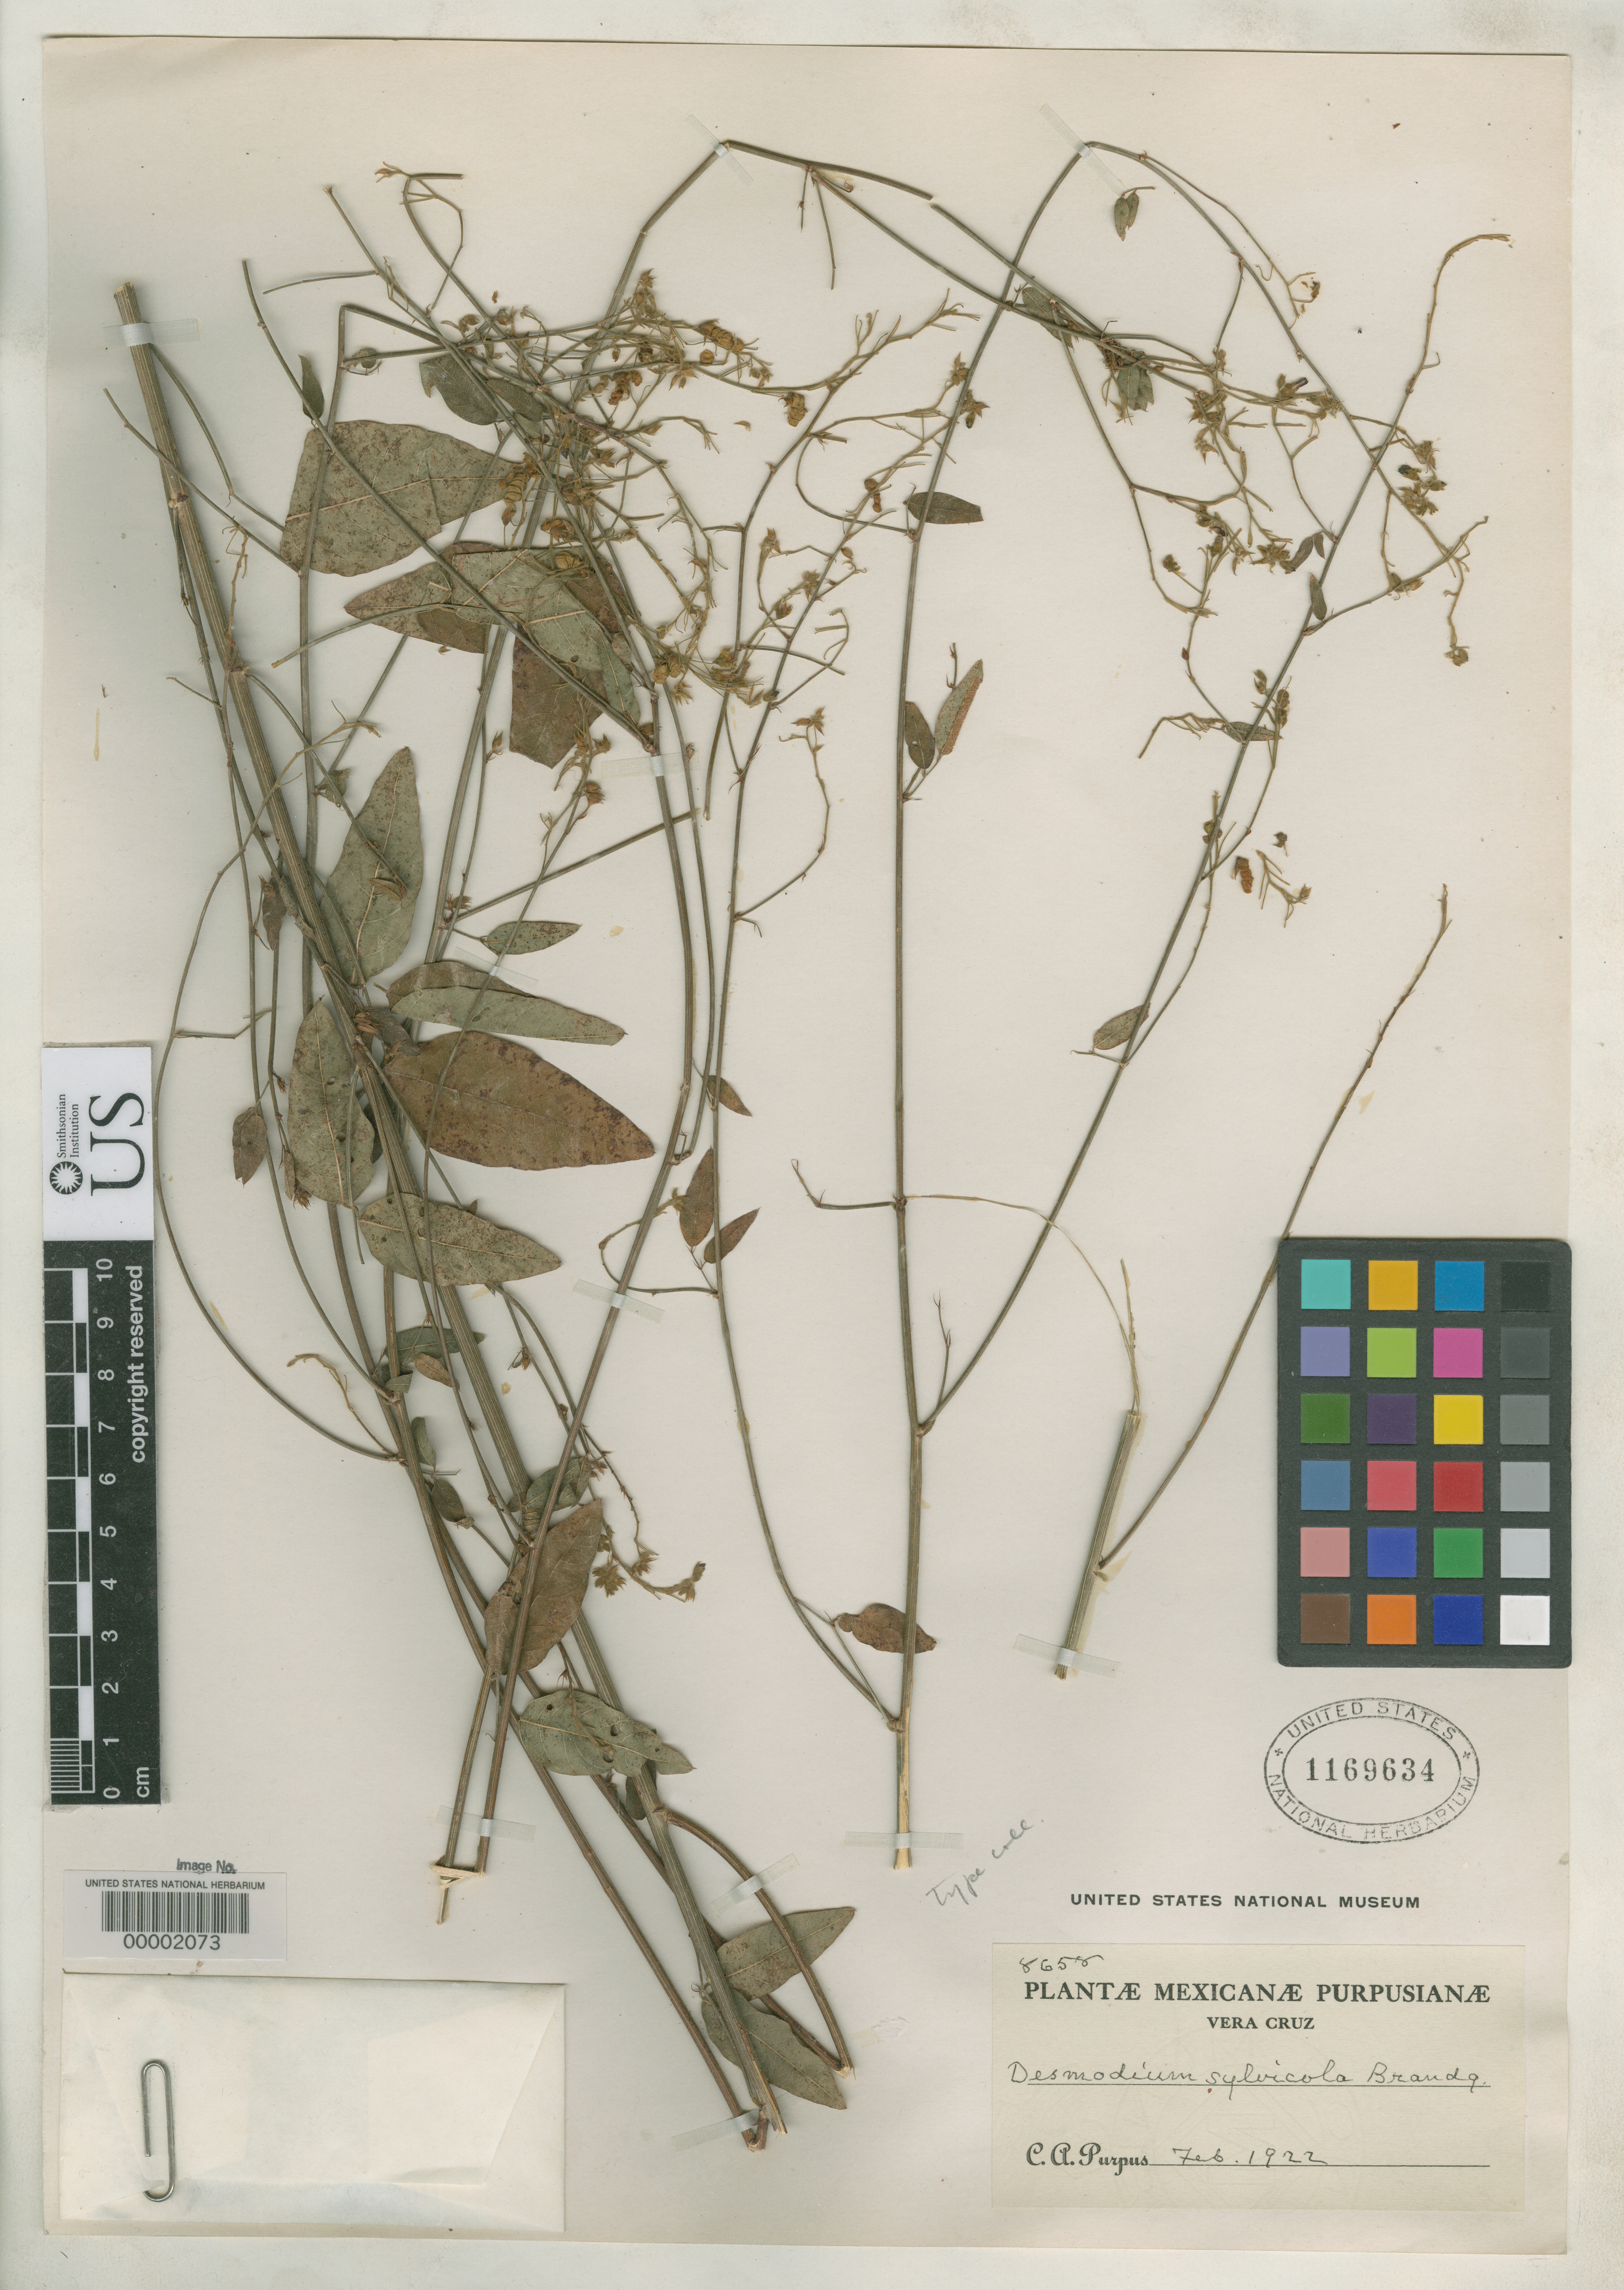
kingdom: Plantae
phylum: Tracheophyta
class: Magnoliopsida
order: Fabales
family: Fabaceae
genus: Desmodium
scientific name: Desmodium sylvicola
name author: Brandegee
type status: Isotype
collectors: C. A. Purpus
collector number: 8658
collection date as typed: Feb 1922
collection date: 1922-02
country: Mexico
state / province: Veracruz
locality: Lochiapa.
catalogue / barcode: US 1169634